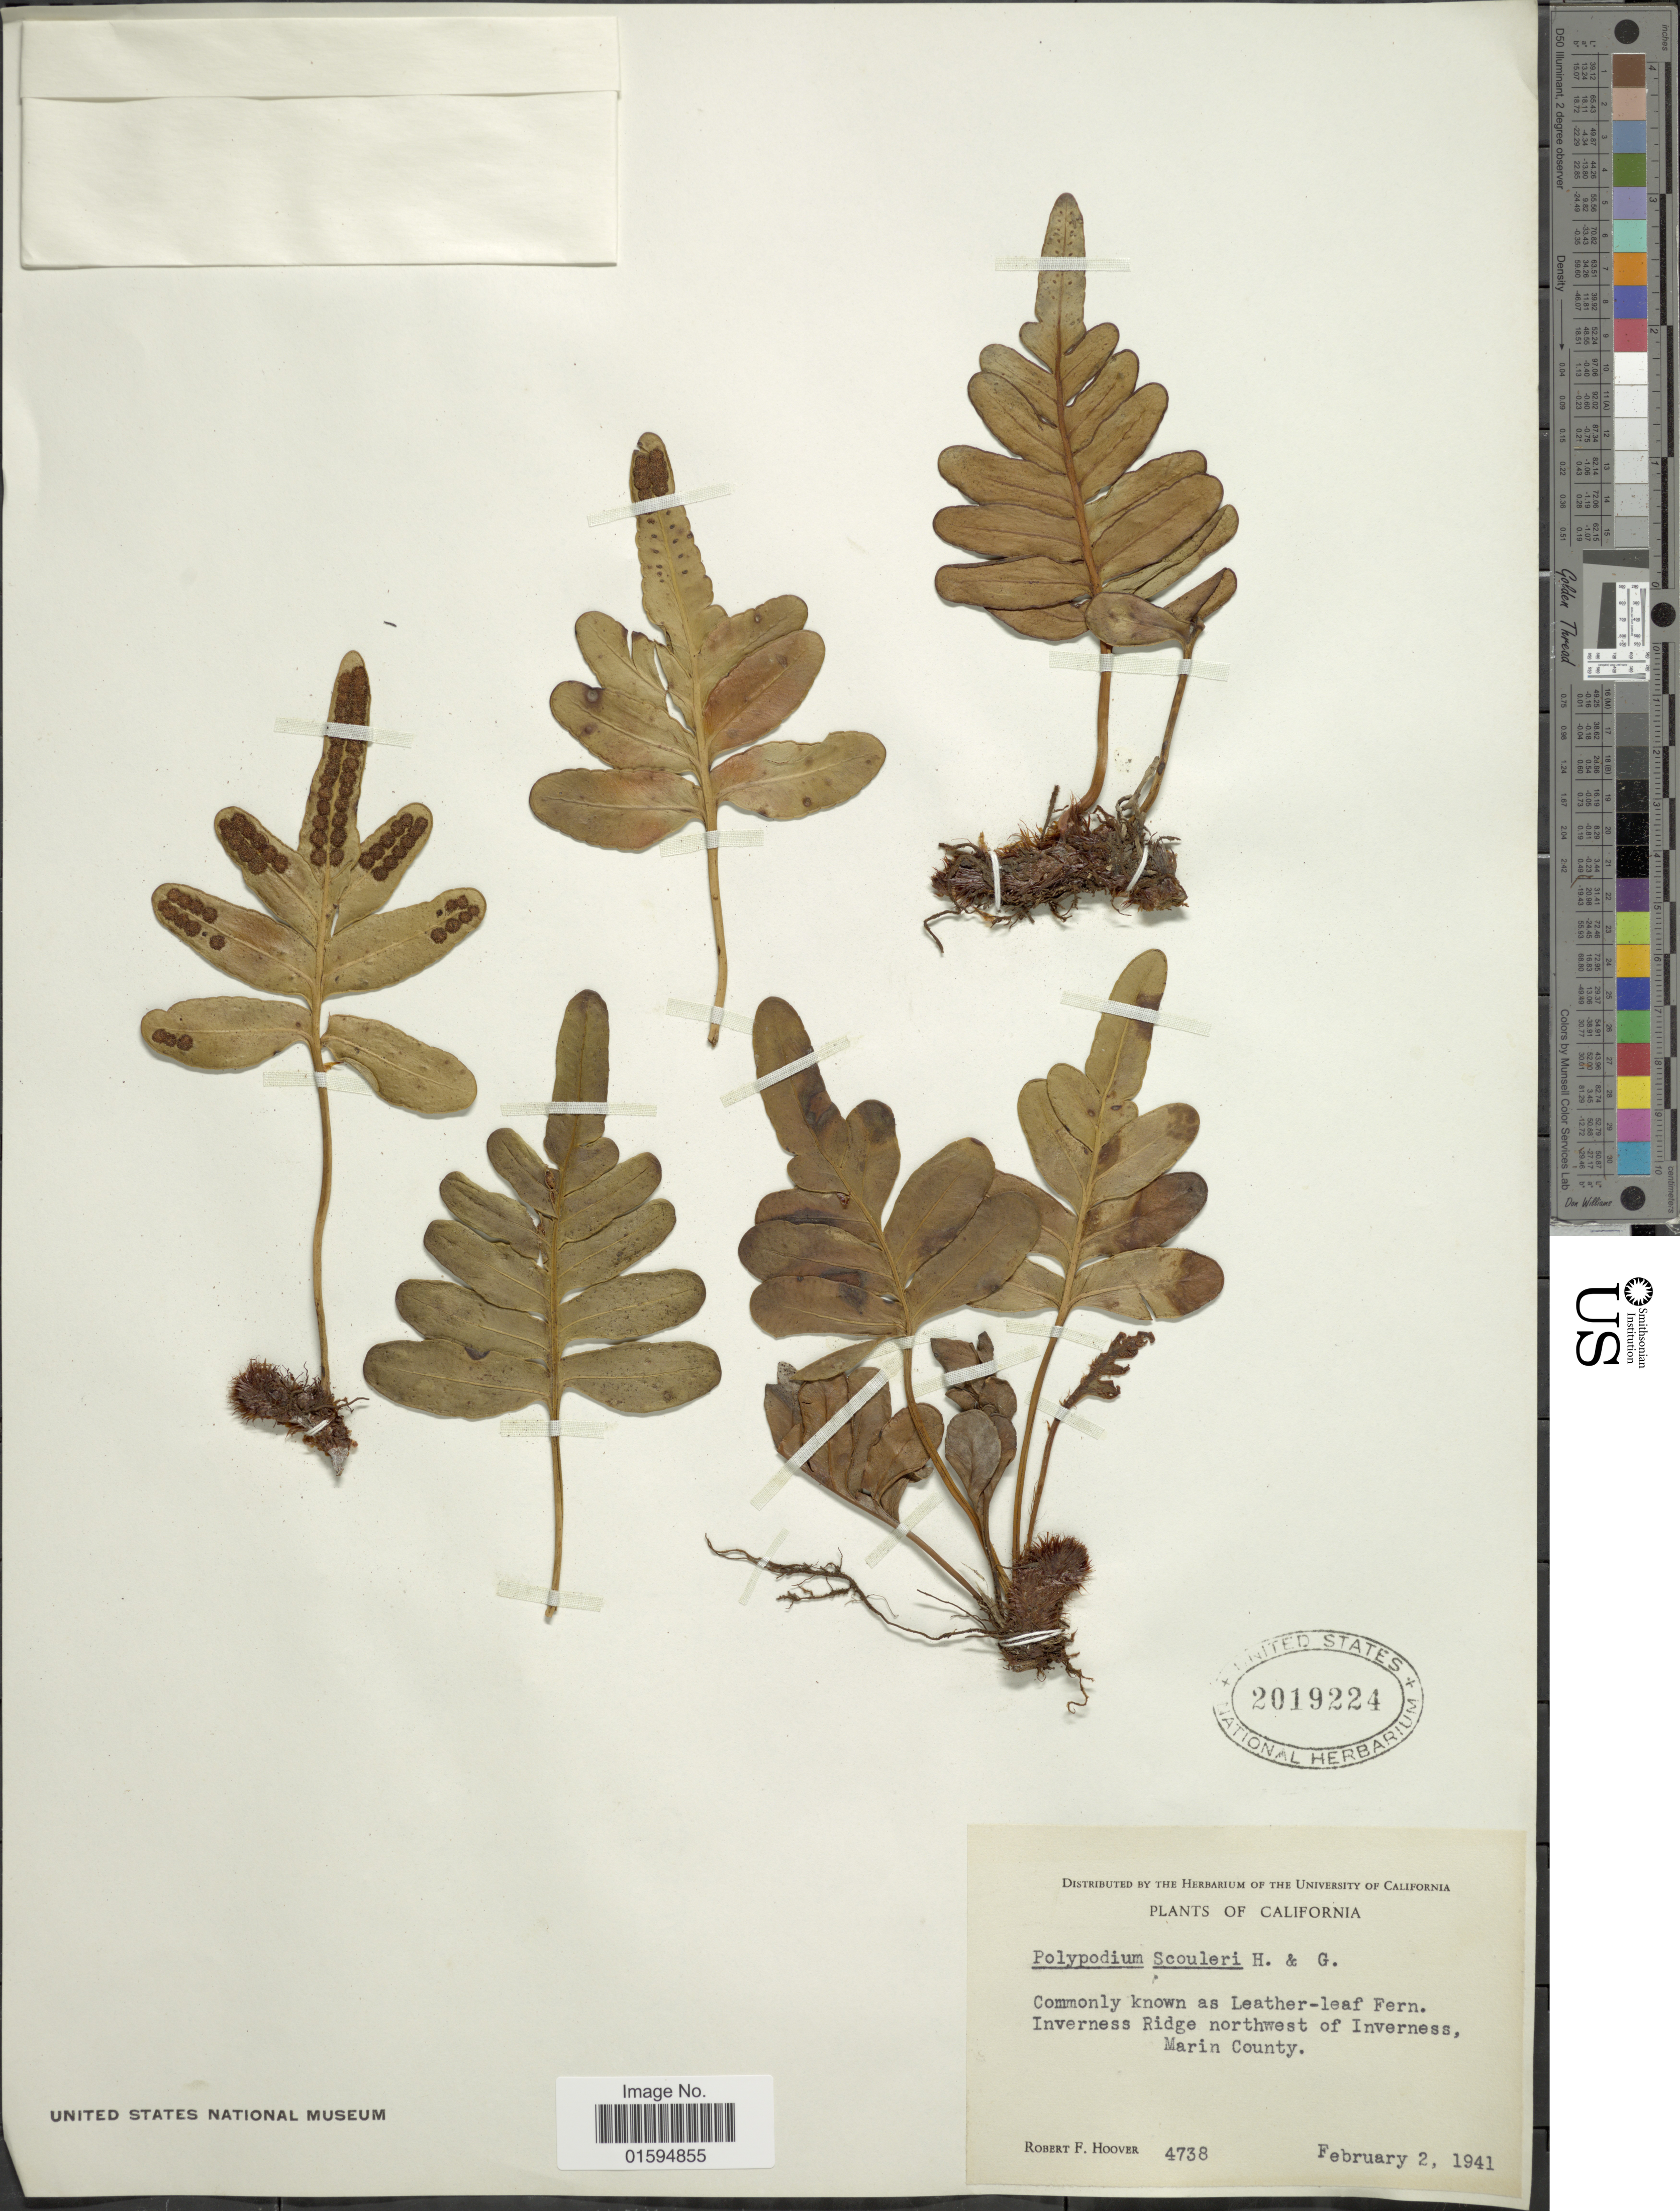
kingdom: Plantae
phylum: Tracheophyta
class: Polypodiopsida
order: Polypodiales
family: Polypodiaceae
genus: Polypodium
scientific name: Polypodium scouleri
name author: Hook. & Grev.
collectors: R. F. Hoover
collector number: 4738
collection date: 1941-02-02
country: United States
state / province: California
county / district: Marin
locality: Inverness Ridge northwest of Iverness, Marin County.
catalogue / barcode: US 2019224